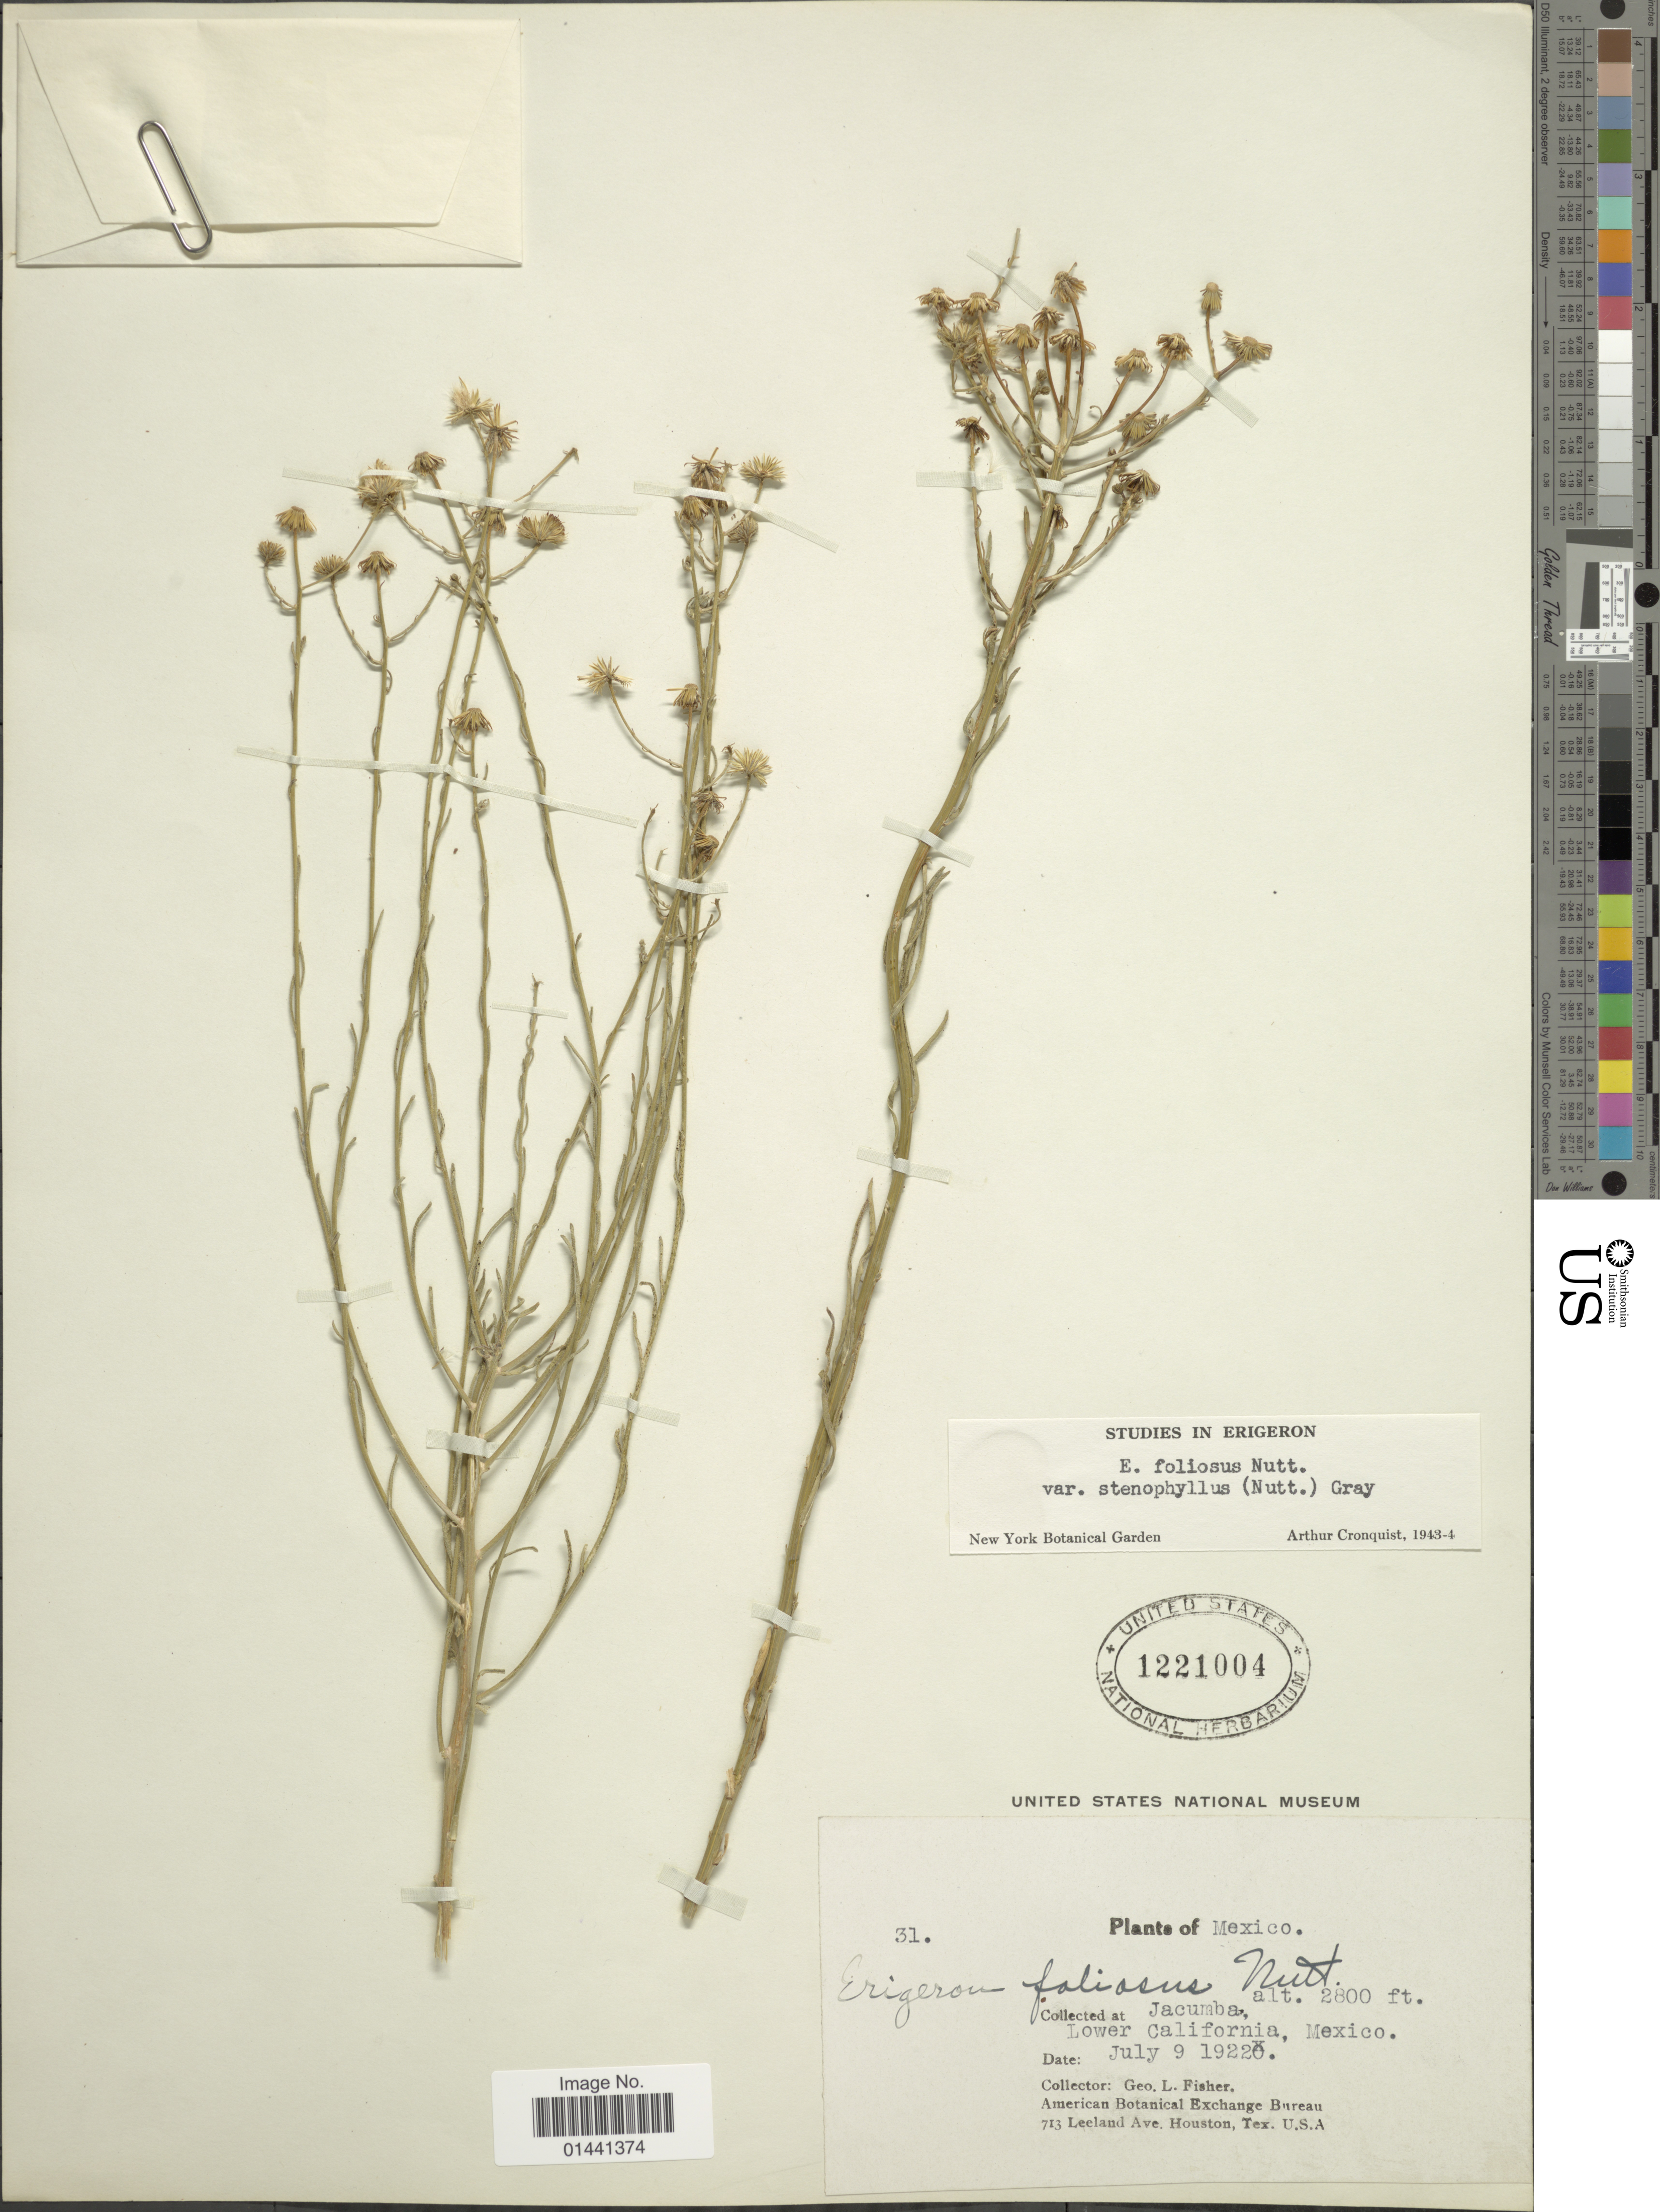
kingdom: Plantae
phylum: Tracheophyta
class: Magnoliopsida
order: Asterales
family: Asteraceae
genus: Erigeron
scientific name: Erigeron foliosus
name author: Nutt.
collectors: G. L. Fisher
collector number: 31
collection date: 1922-07-09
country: Mexico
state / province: Baja California Sur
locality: Jacumba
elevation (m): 853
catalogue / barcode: US 1221004